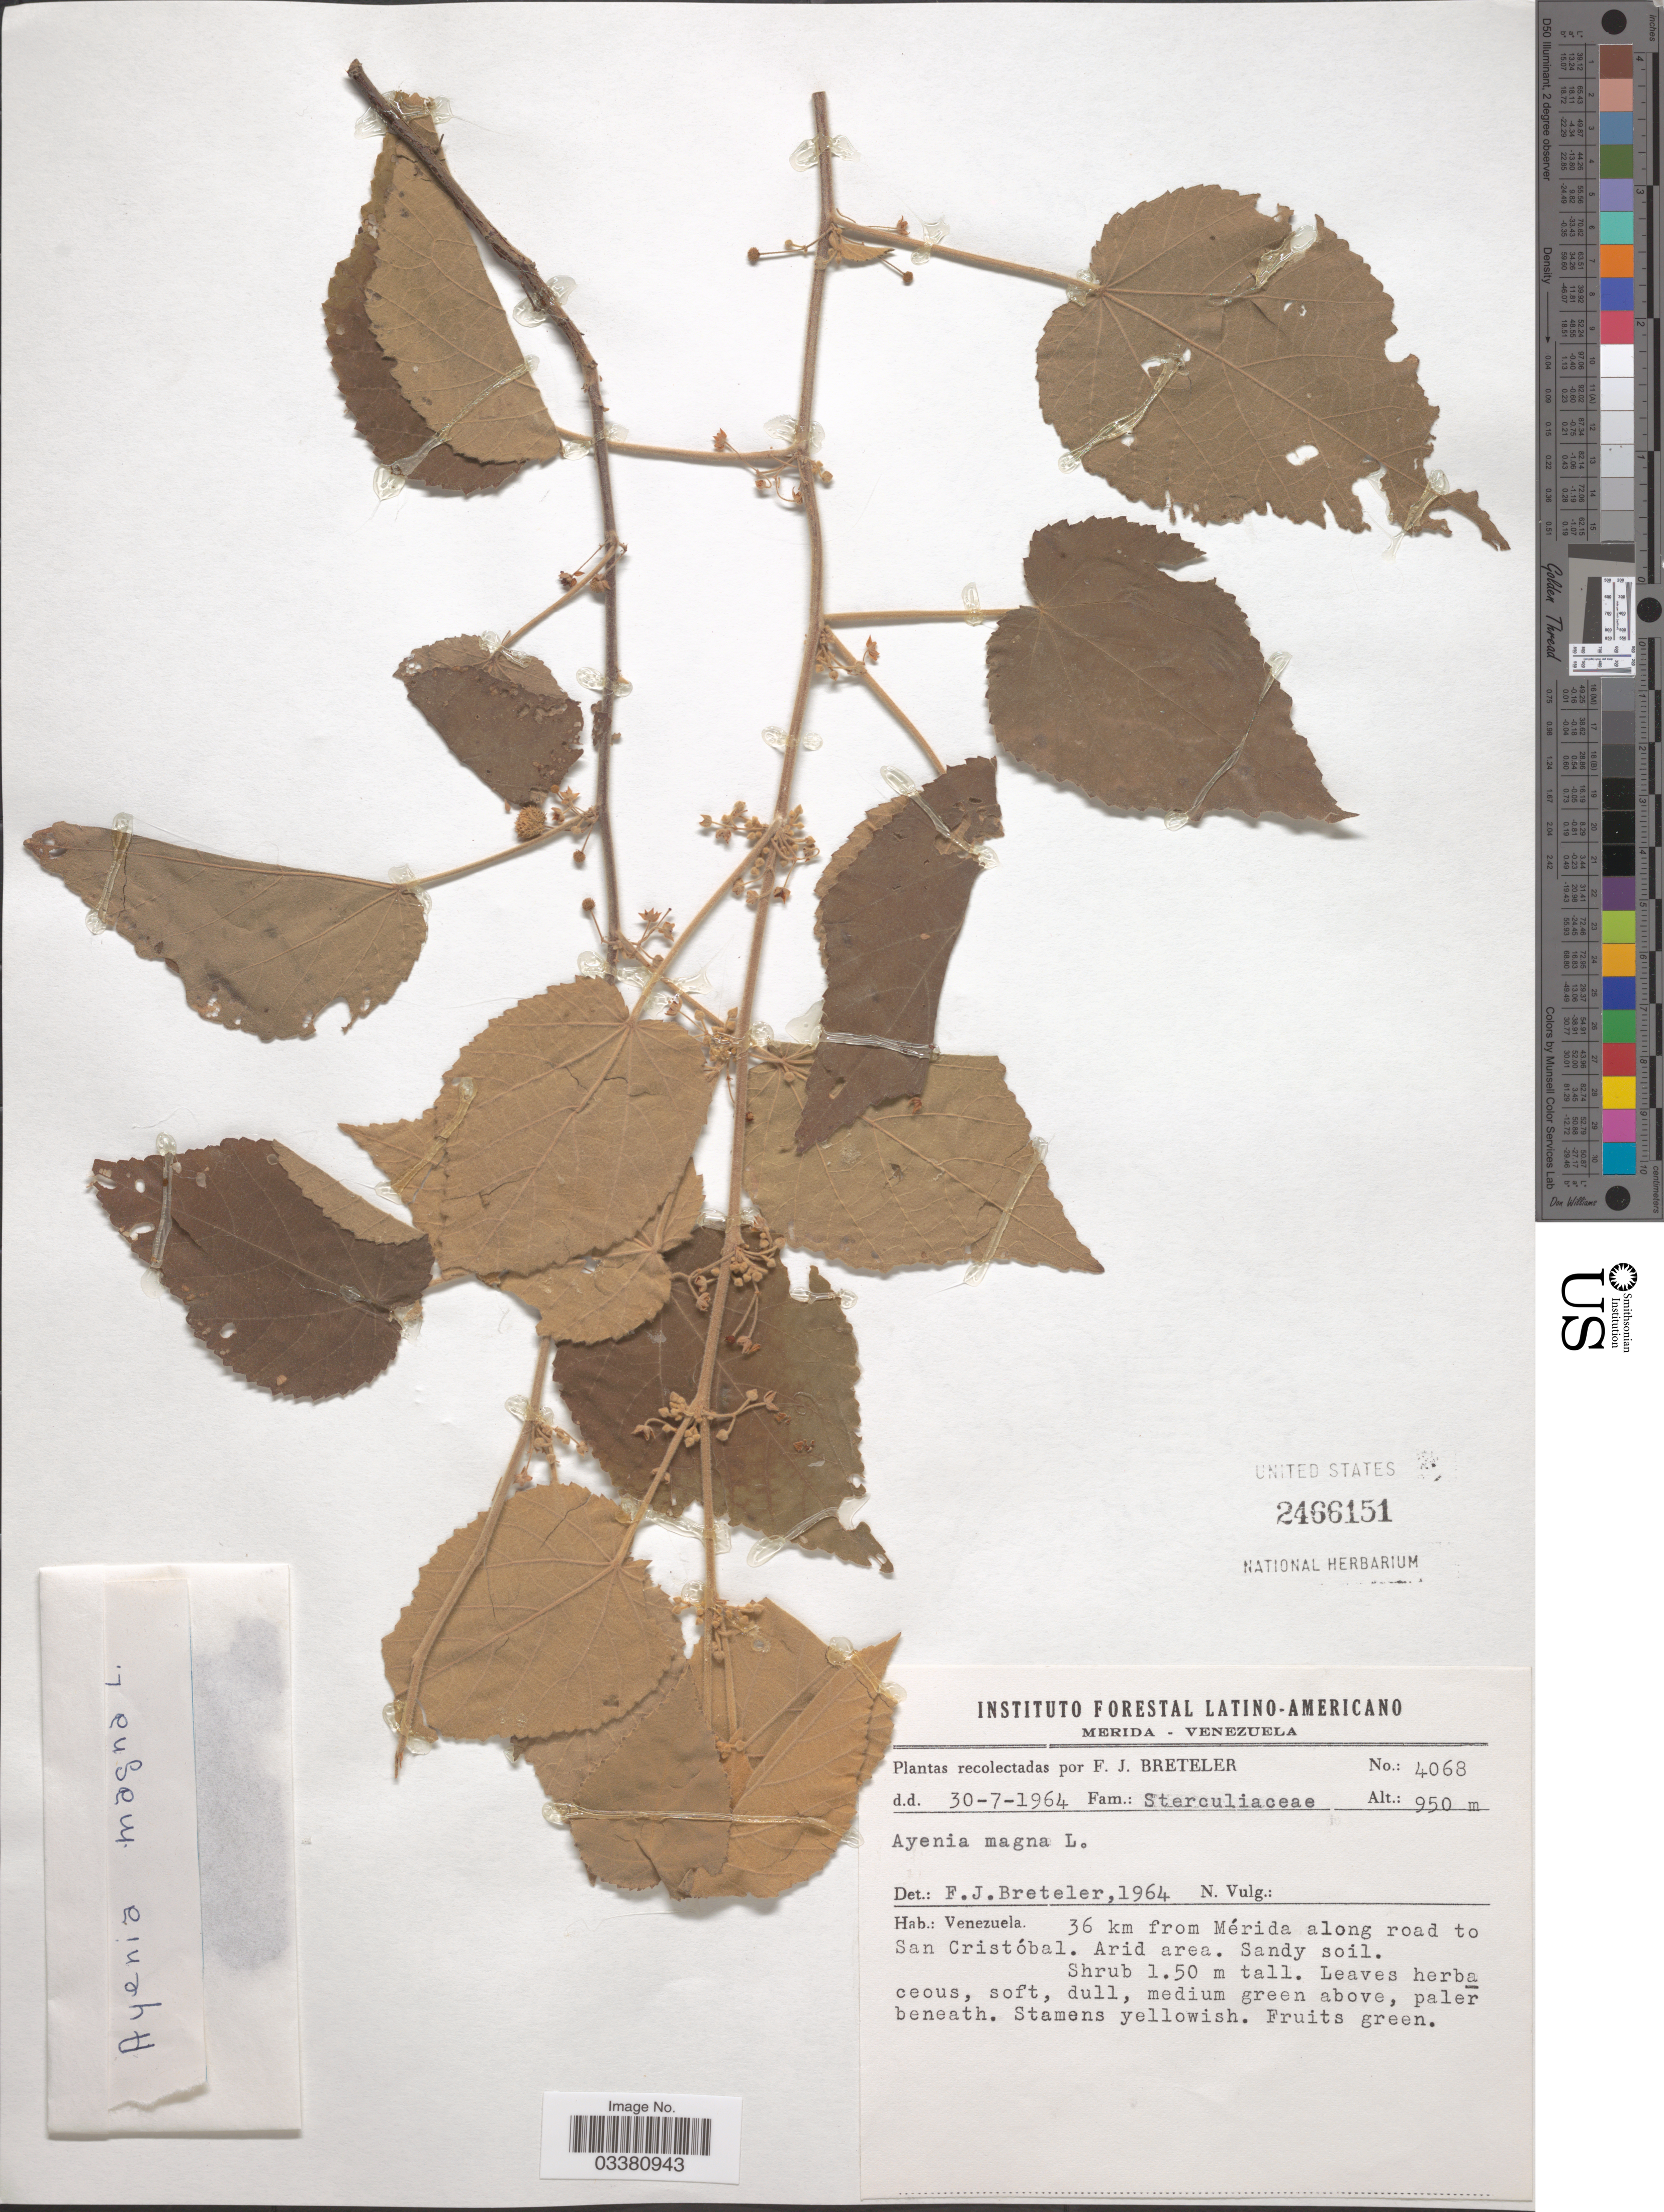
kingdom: Plantae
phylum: Tracheophyta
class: Magnoliopsida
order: Malvales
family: Malvaceae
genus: Ayenia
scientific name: Ayenia magna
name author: L.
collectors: F. J. Breteler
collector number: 4068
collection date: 1964-07-30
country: Venezuela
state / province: Mérida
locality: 36 km from Mérida along road to San Cristóbal.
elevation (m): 950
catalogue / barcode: US 2466151